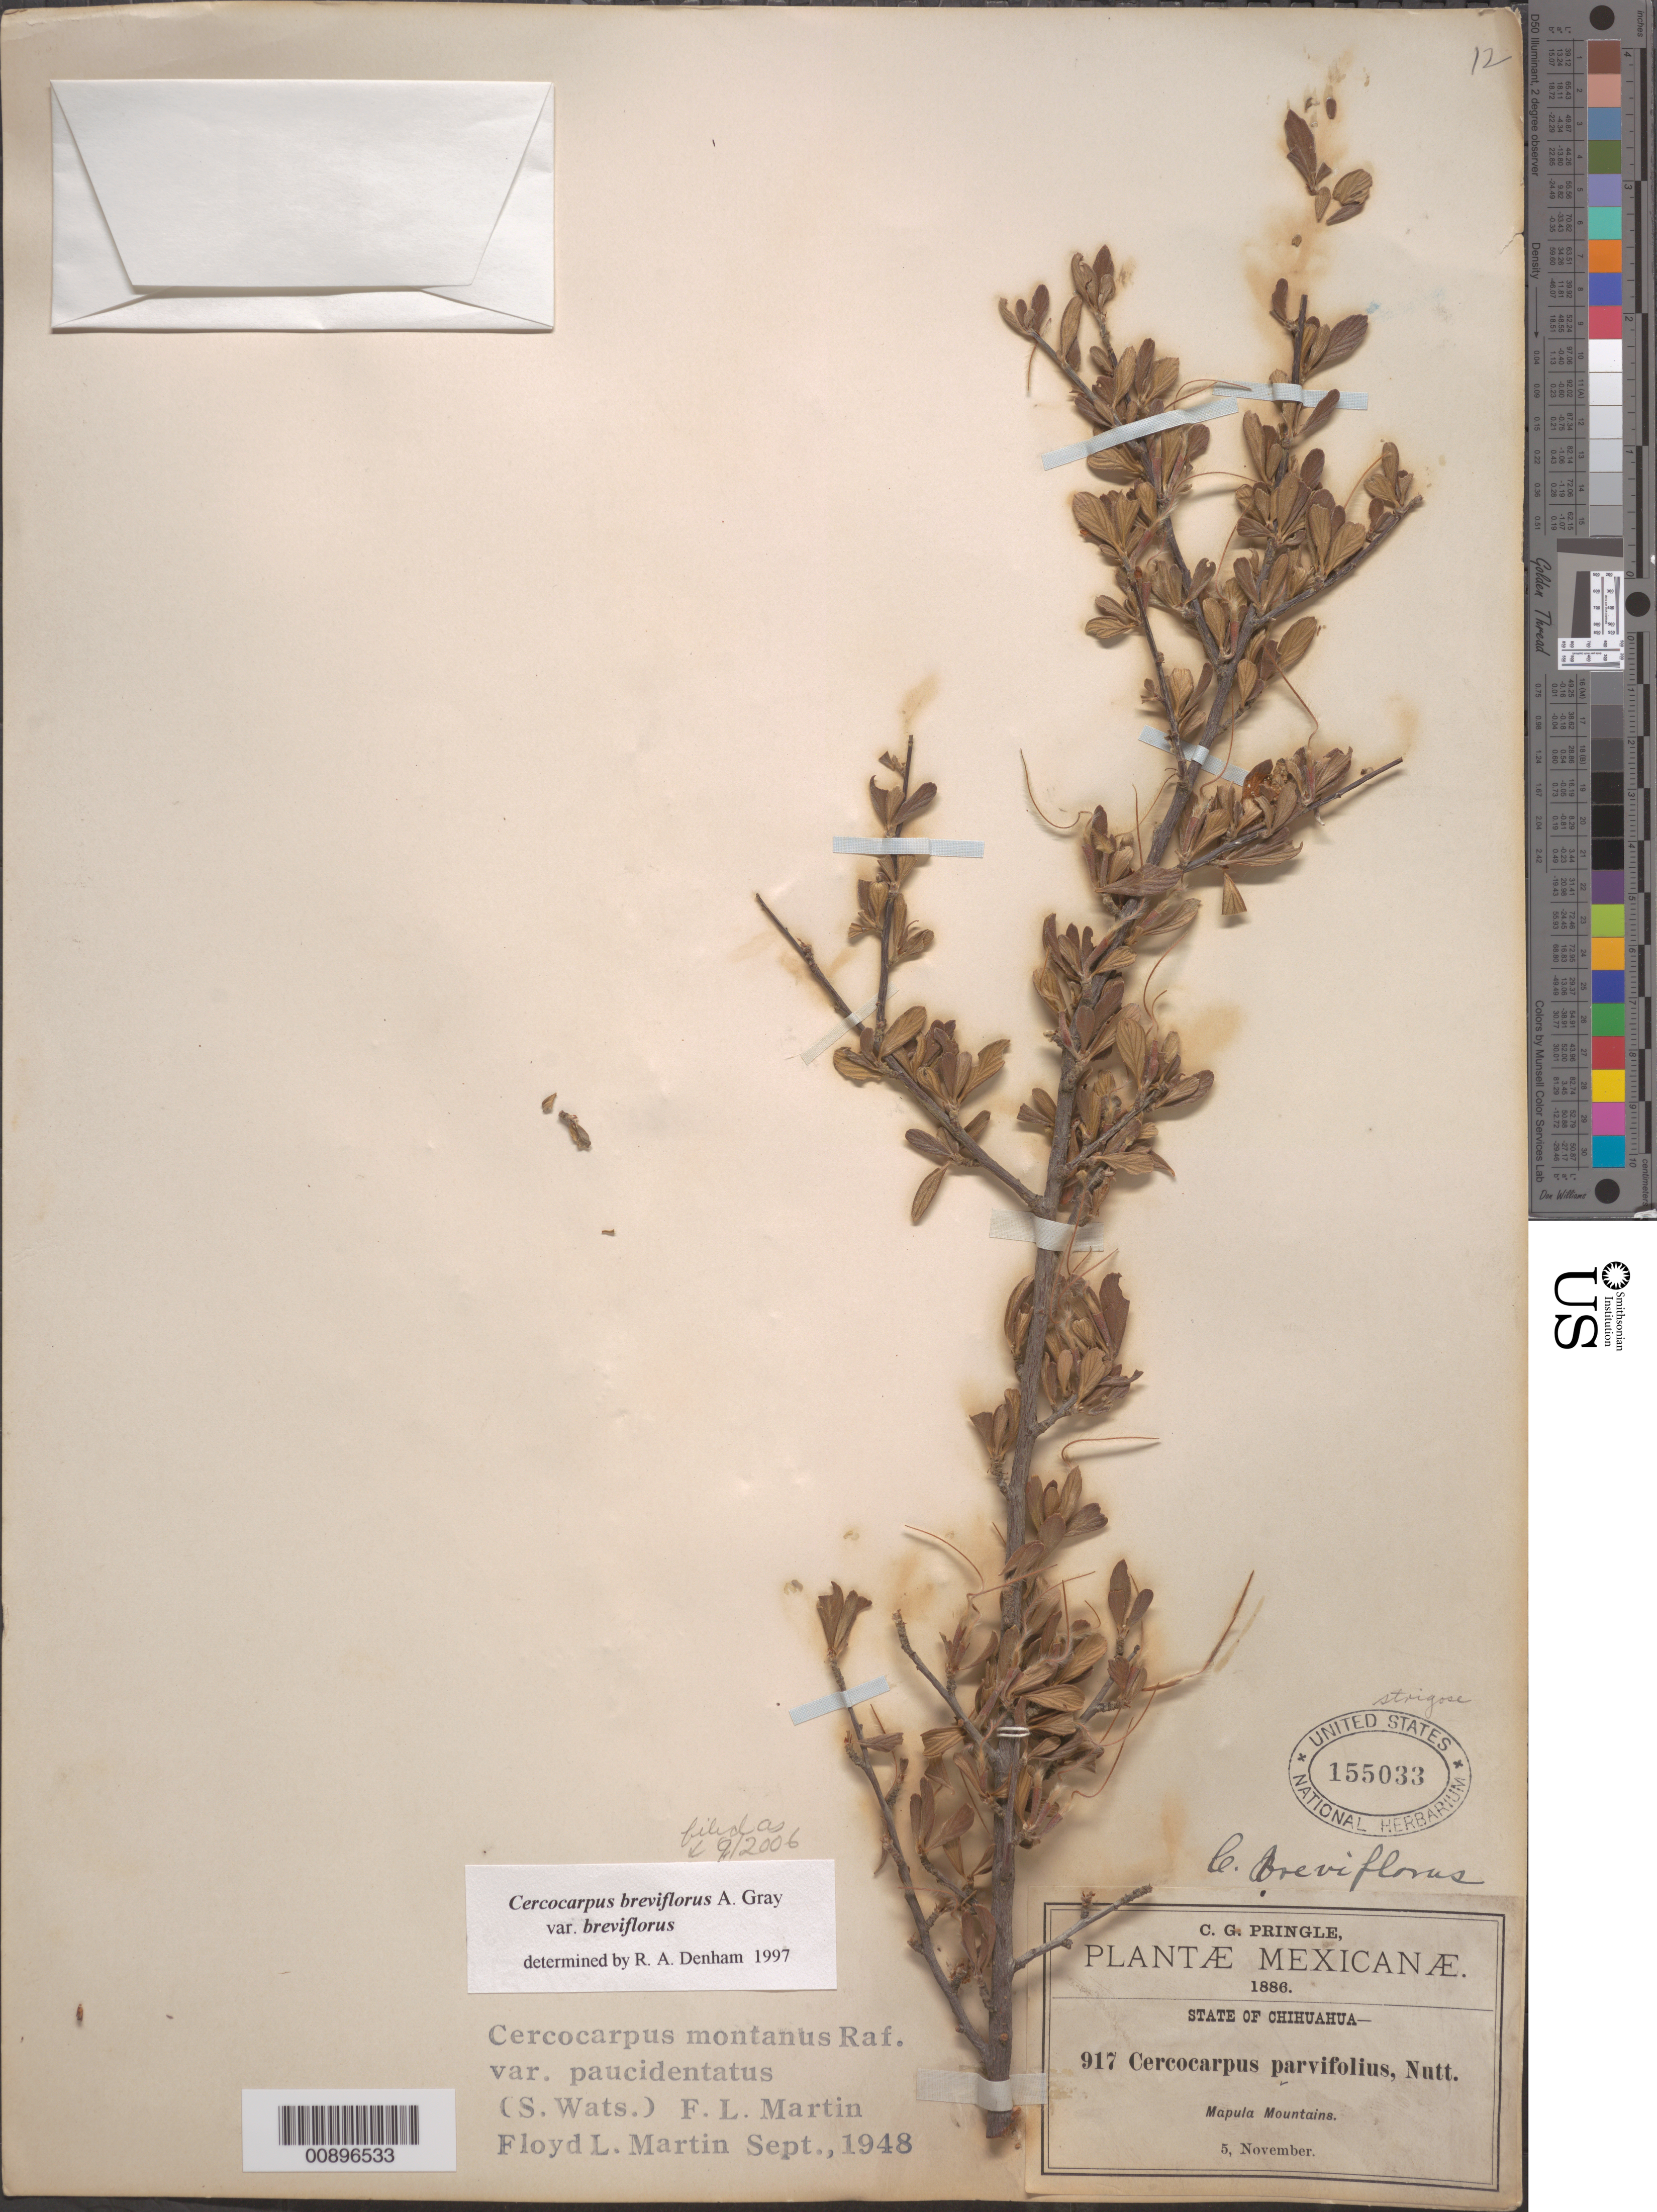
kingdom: Plantae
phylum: Tracheophyta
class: Magnoliopsida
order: Rosales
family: Rosaceae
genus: Cercocarpus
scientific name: Cercocarpus breviflorus var. breviflorus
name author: A. Gray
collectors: C. G. Pringle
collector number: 917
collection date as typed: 05 Nov 1886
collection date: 1886-11-05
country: Mexico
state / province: Chihuahua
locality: Mapula Mountains, Chihuahua.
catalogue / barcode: US 155033